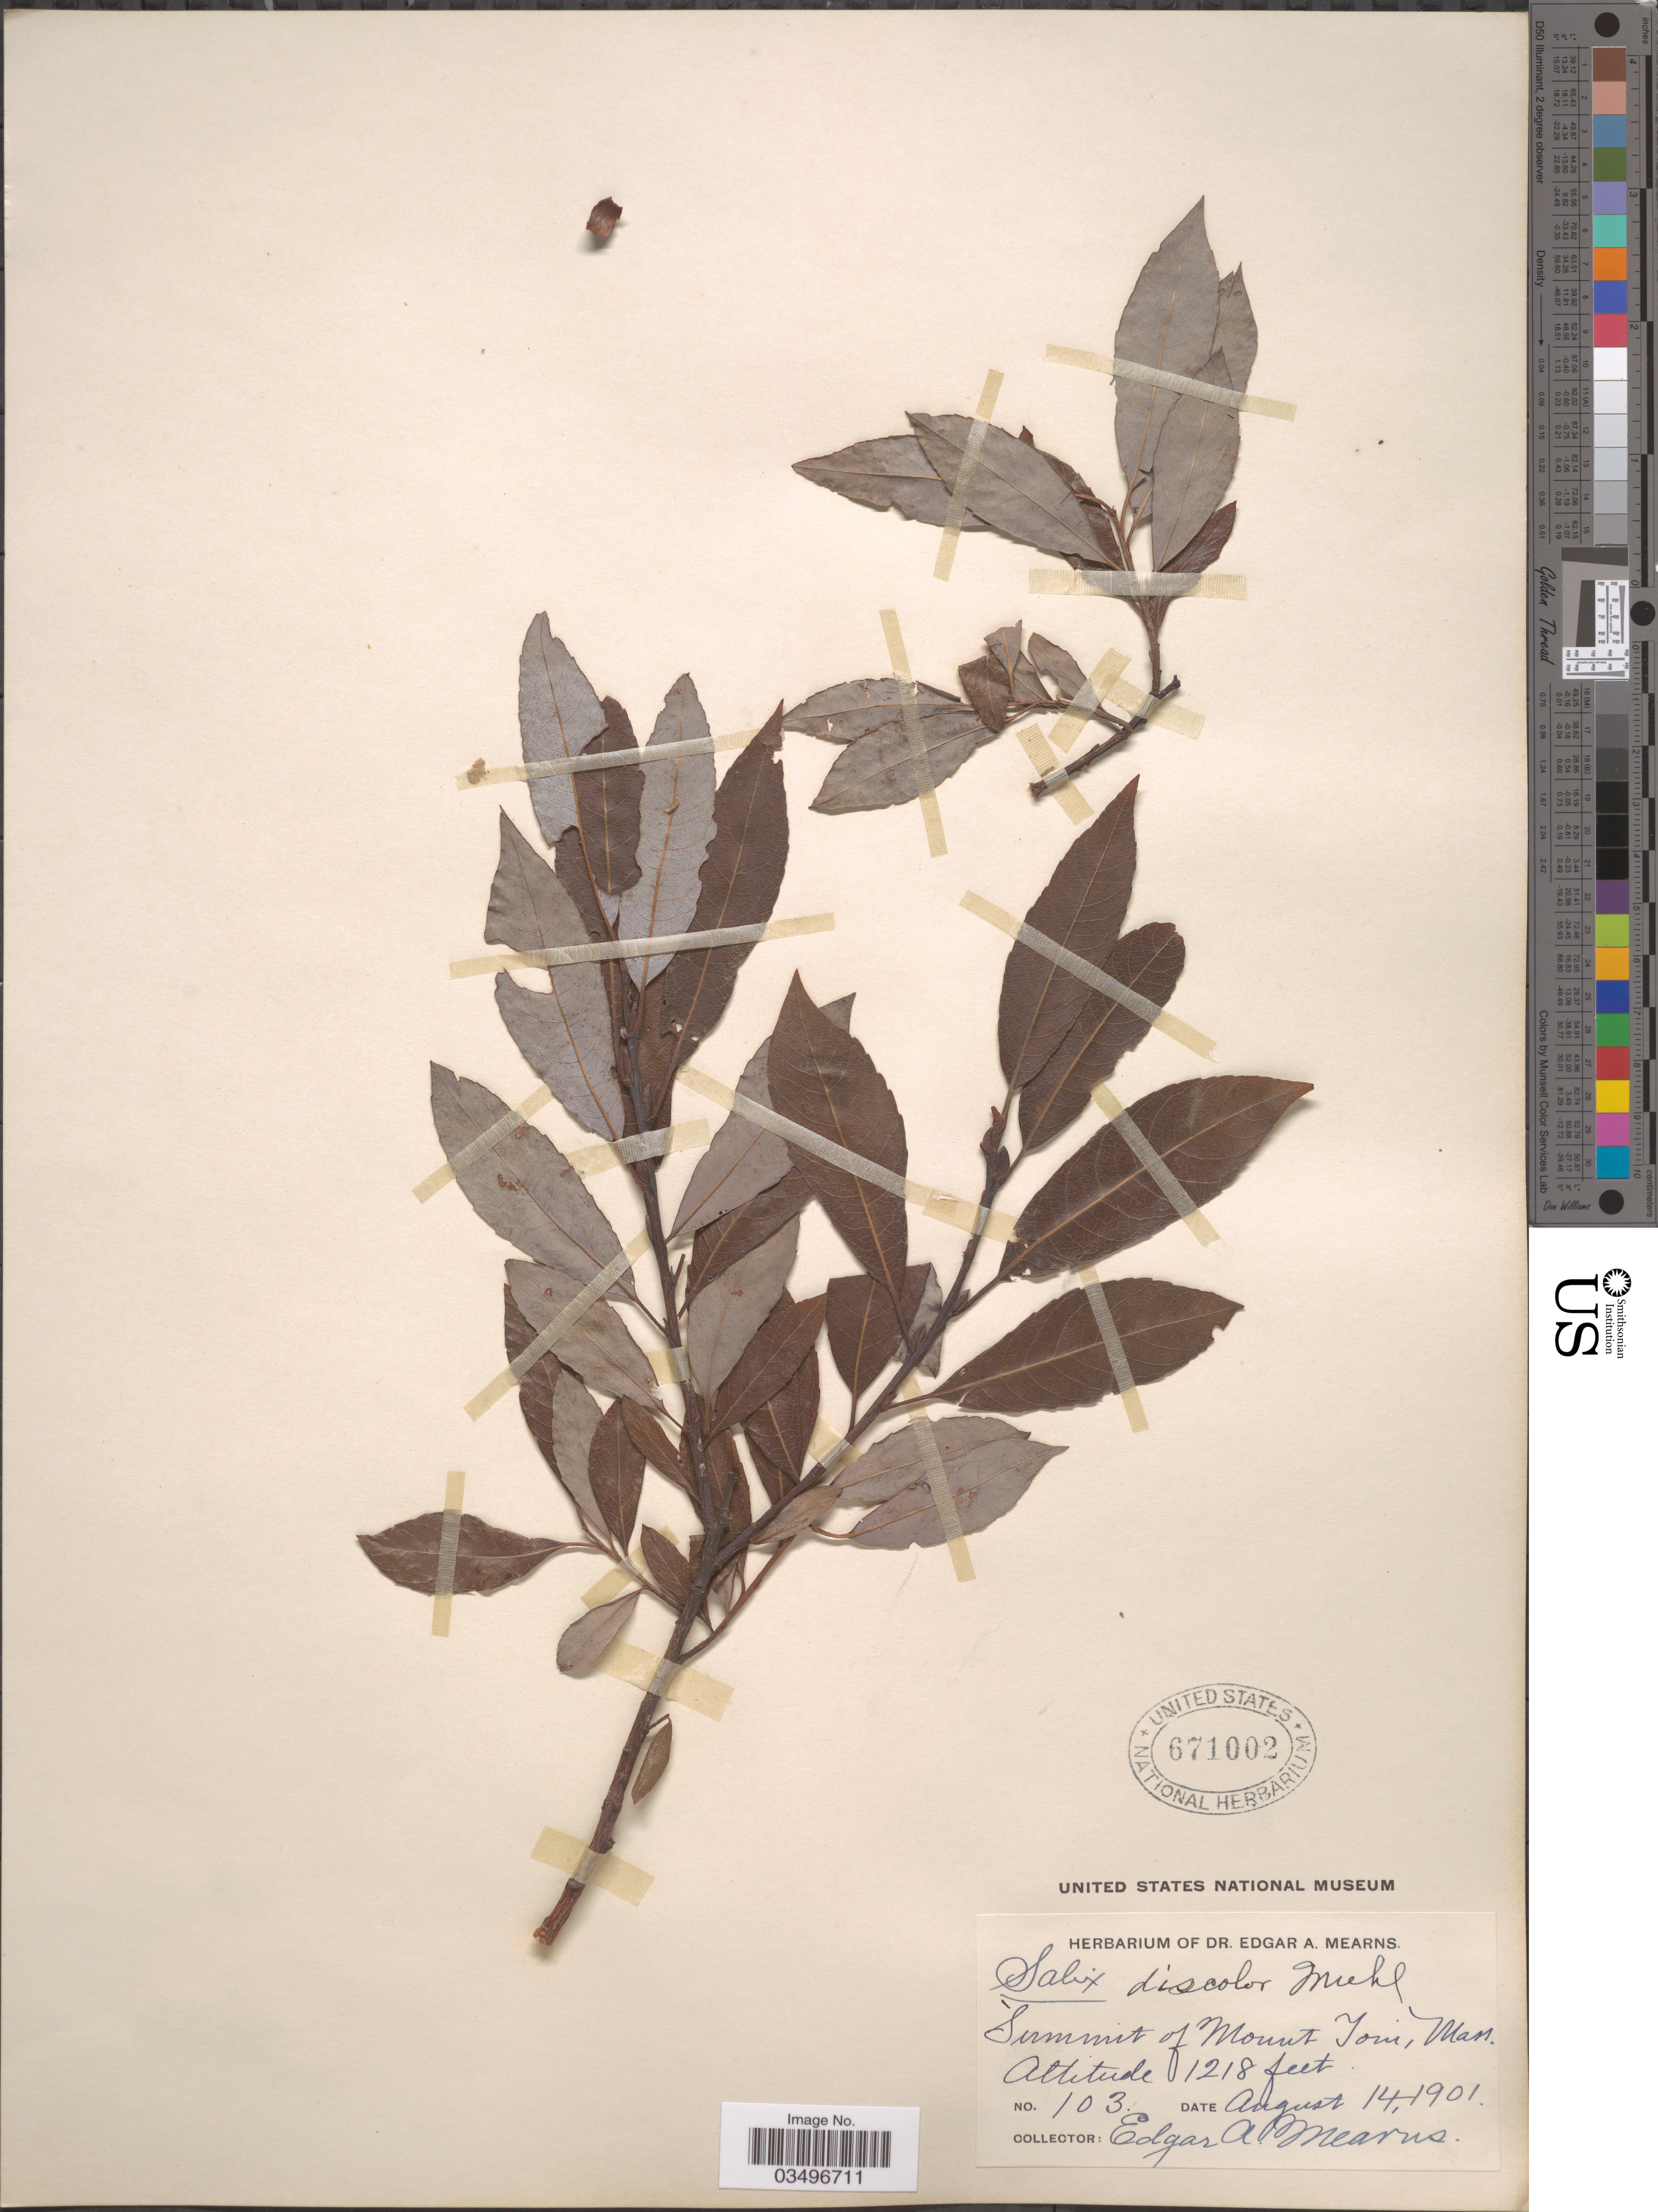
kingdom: Plantae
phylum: Tracheophyta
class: Magnoliopsida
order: Malpighiales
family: Salicaceae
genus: Salix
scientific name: Salix discolor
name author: Muhl.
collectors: E. A. Mearns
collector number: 103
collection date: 1901-08-14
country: United States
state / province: Massachusetts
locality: Summit of Mount Tom.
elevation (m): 371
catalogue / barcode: US 671002